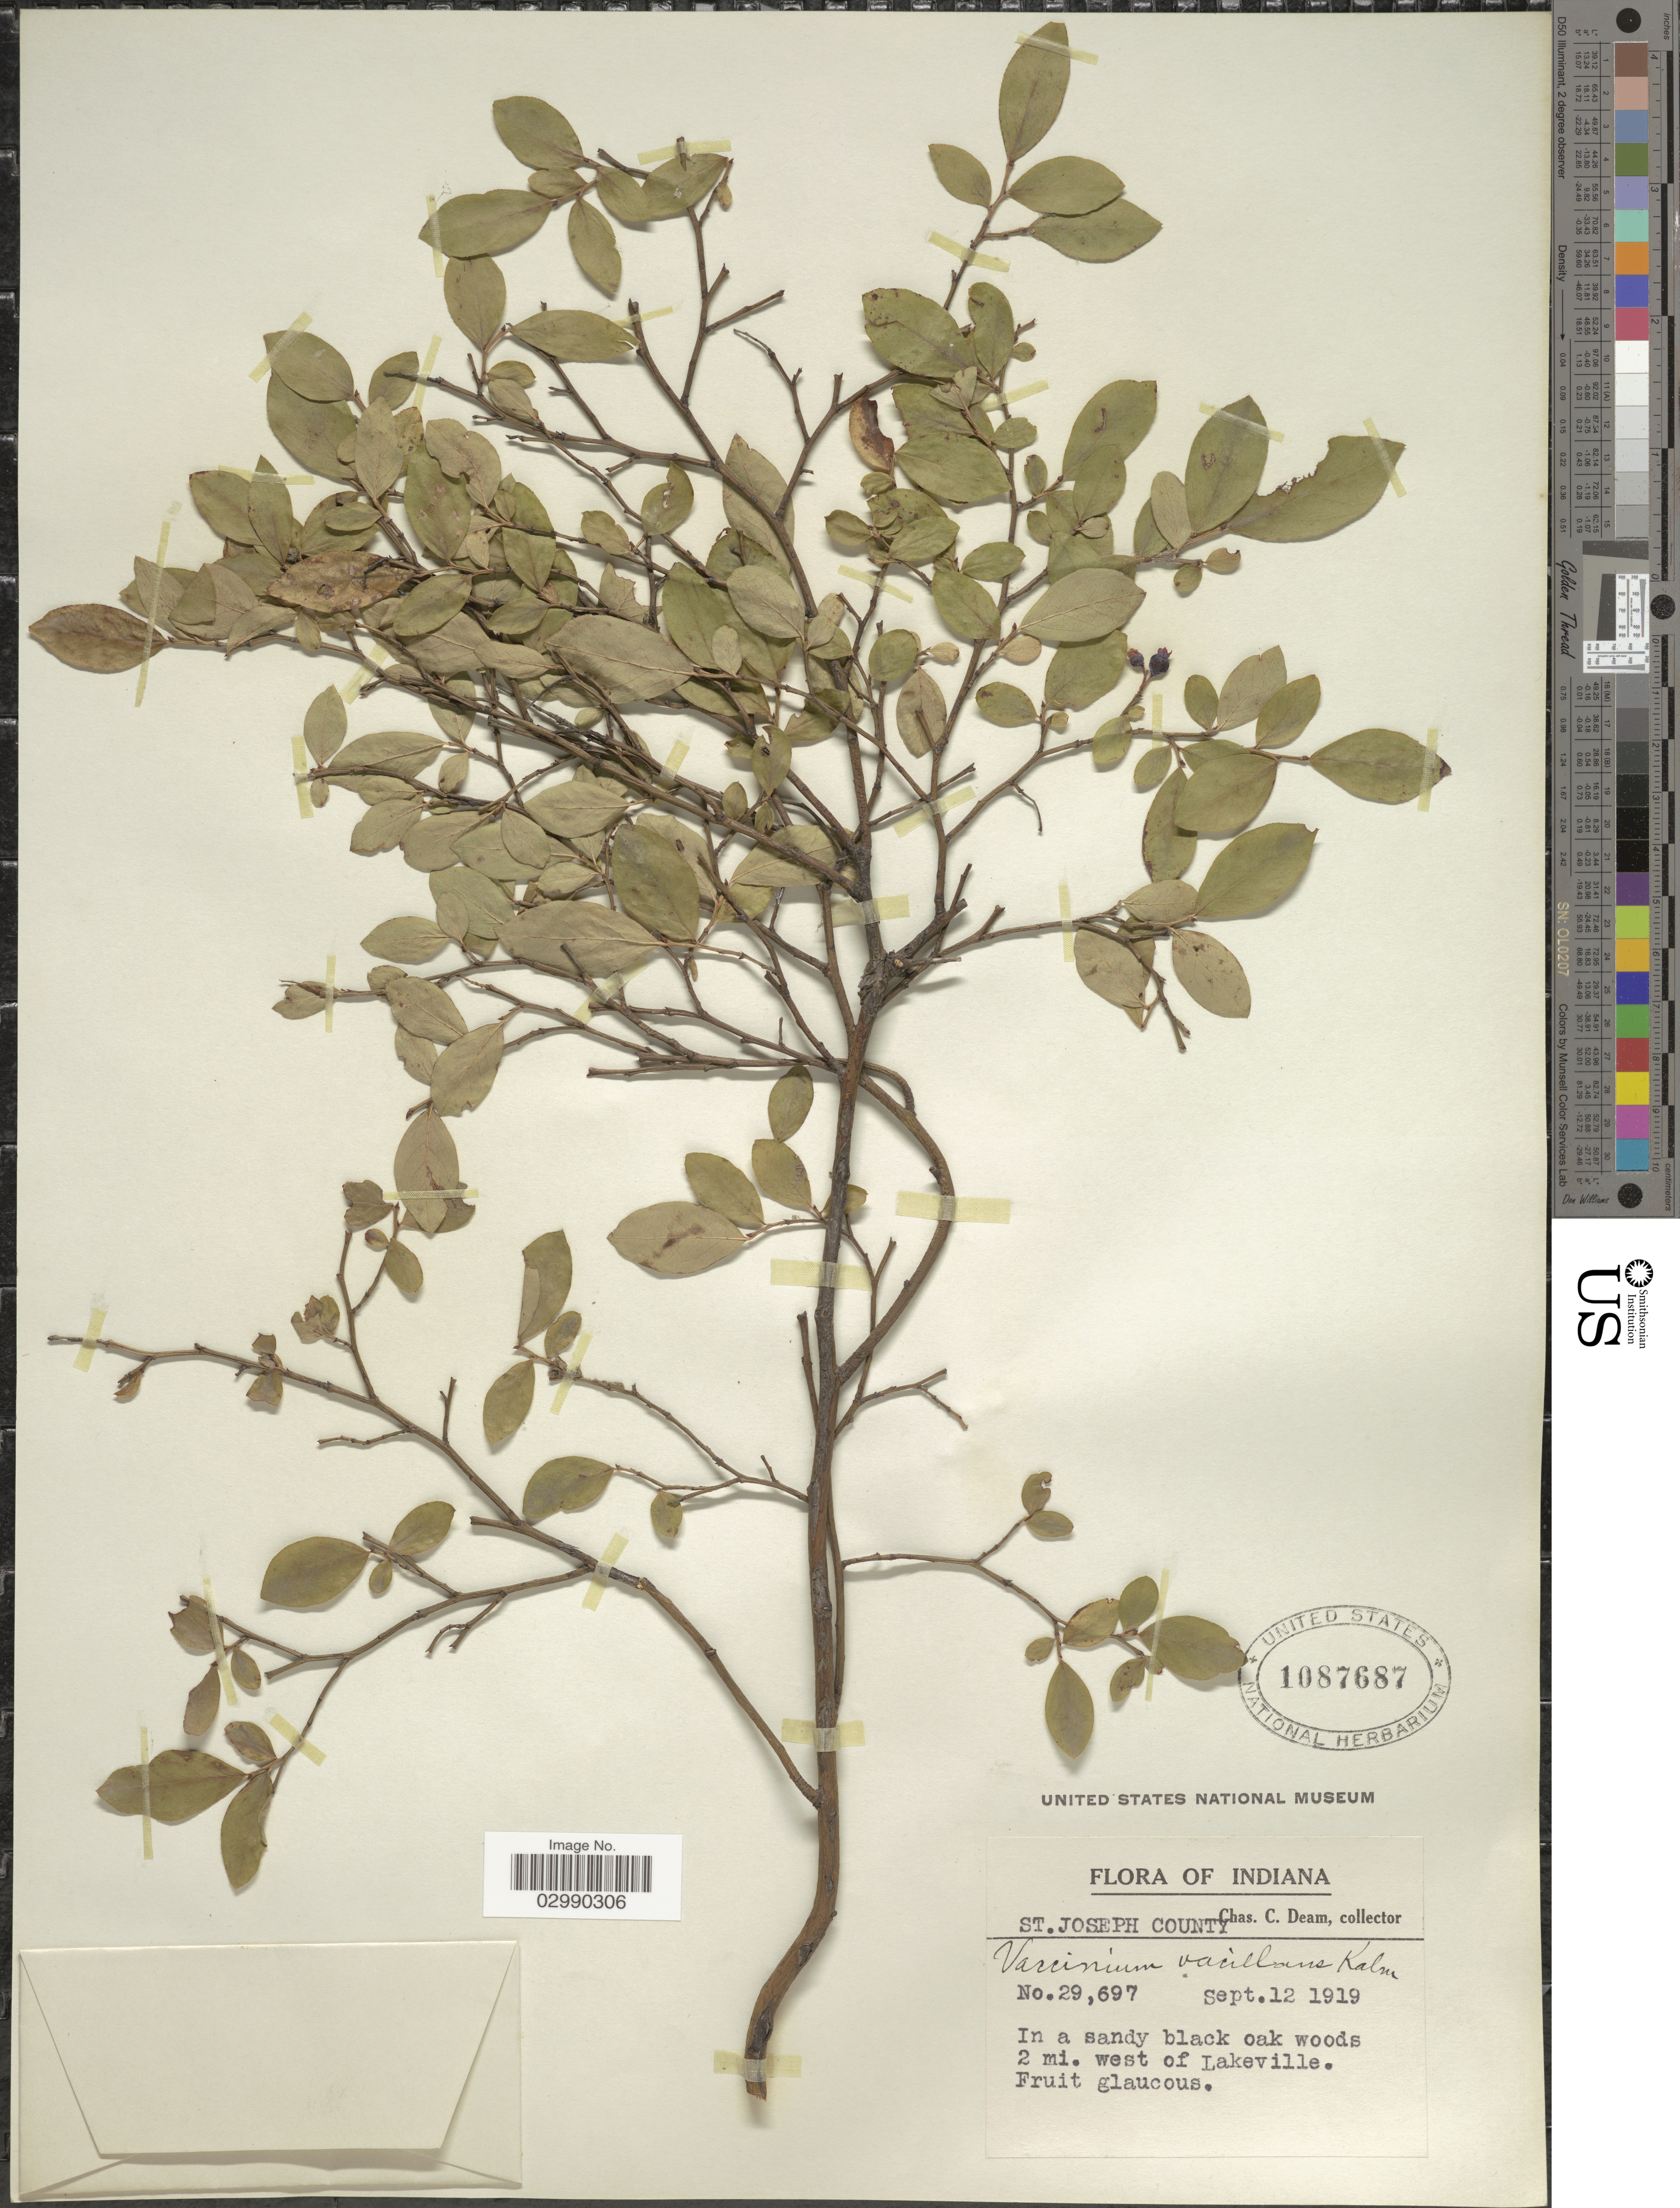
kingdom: Plantae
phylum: Tracheophyta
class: Magnoliopsida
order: Ericales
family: Ericaceae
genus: Vaccinium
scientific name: Vaccinium vacillans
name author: Kalm ex Torr.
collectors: C. Deam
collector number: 29697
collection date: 1919-09-12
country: United States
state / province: Indiana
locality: St. Joseph County, In a sandy black oak woods 2 mi. west of Lakeville.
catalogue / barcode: US 1087687